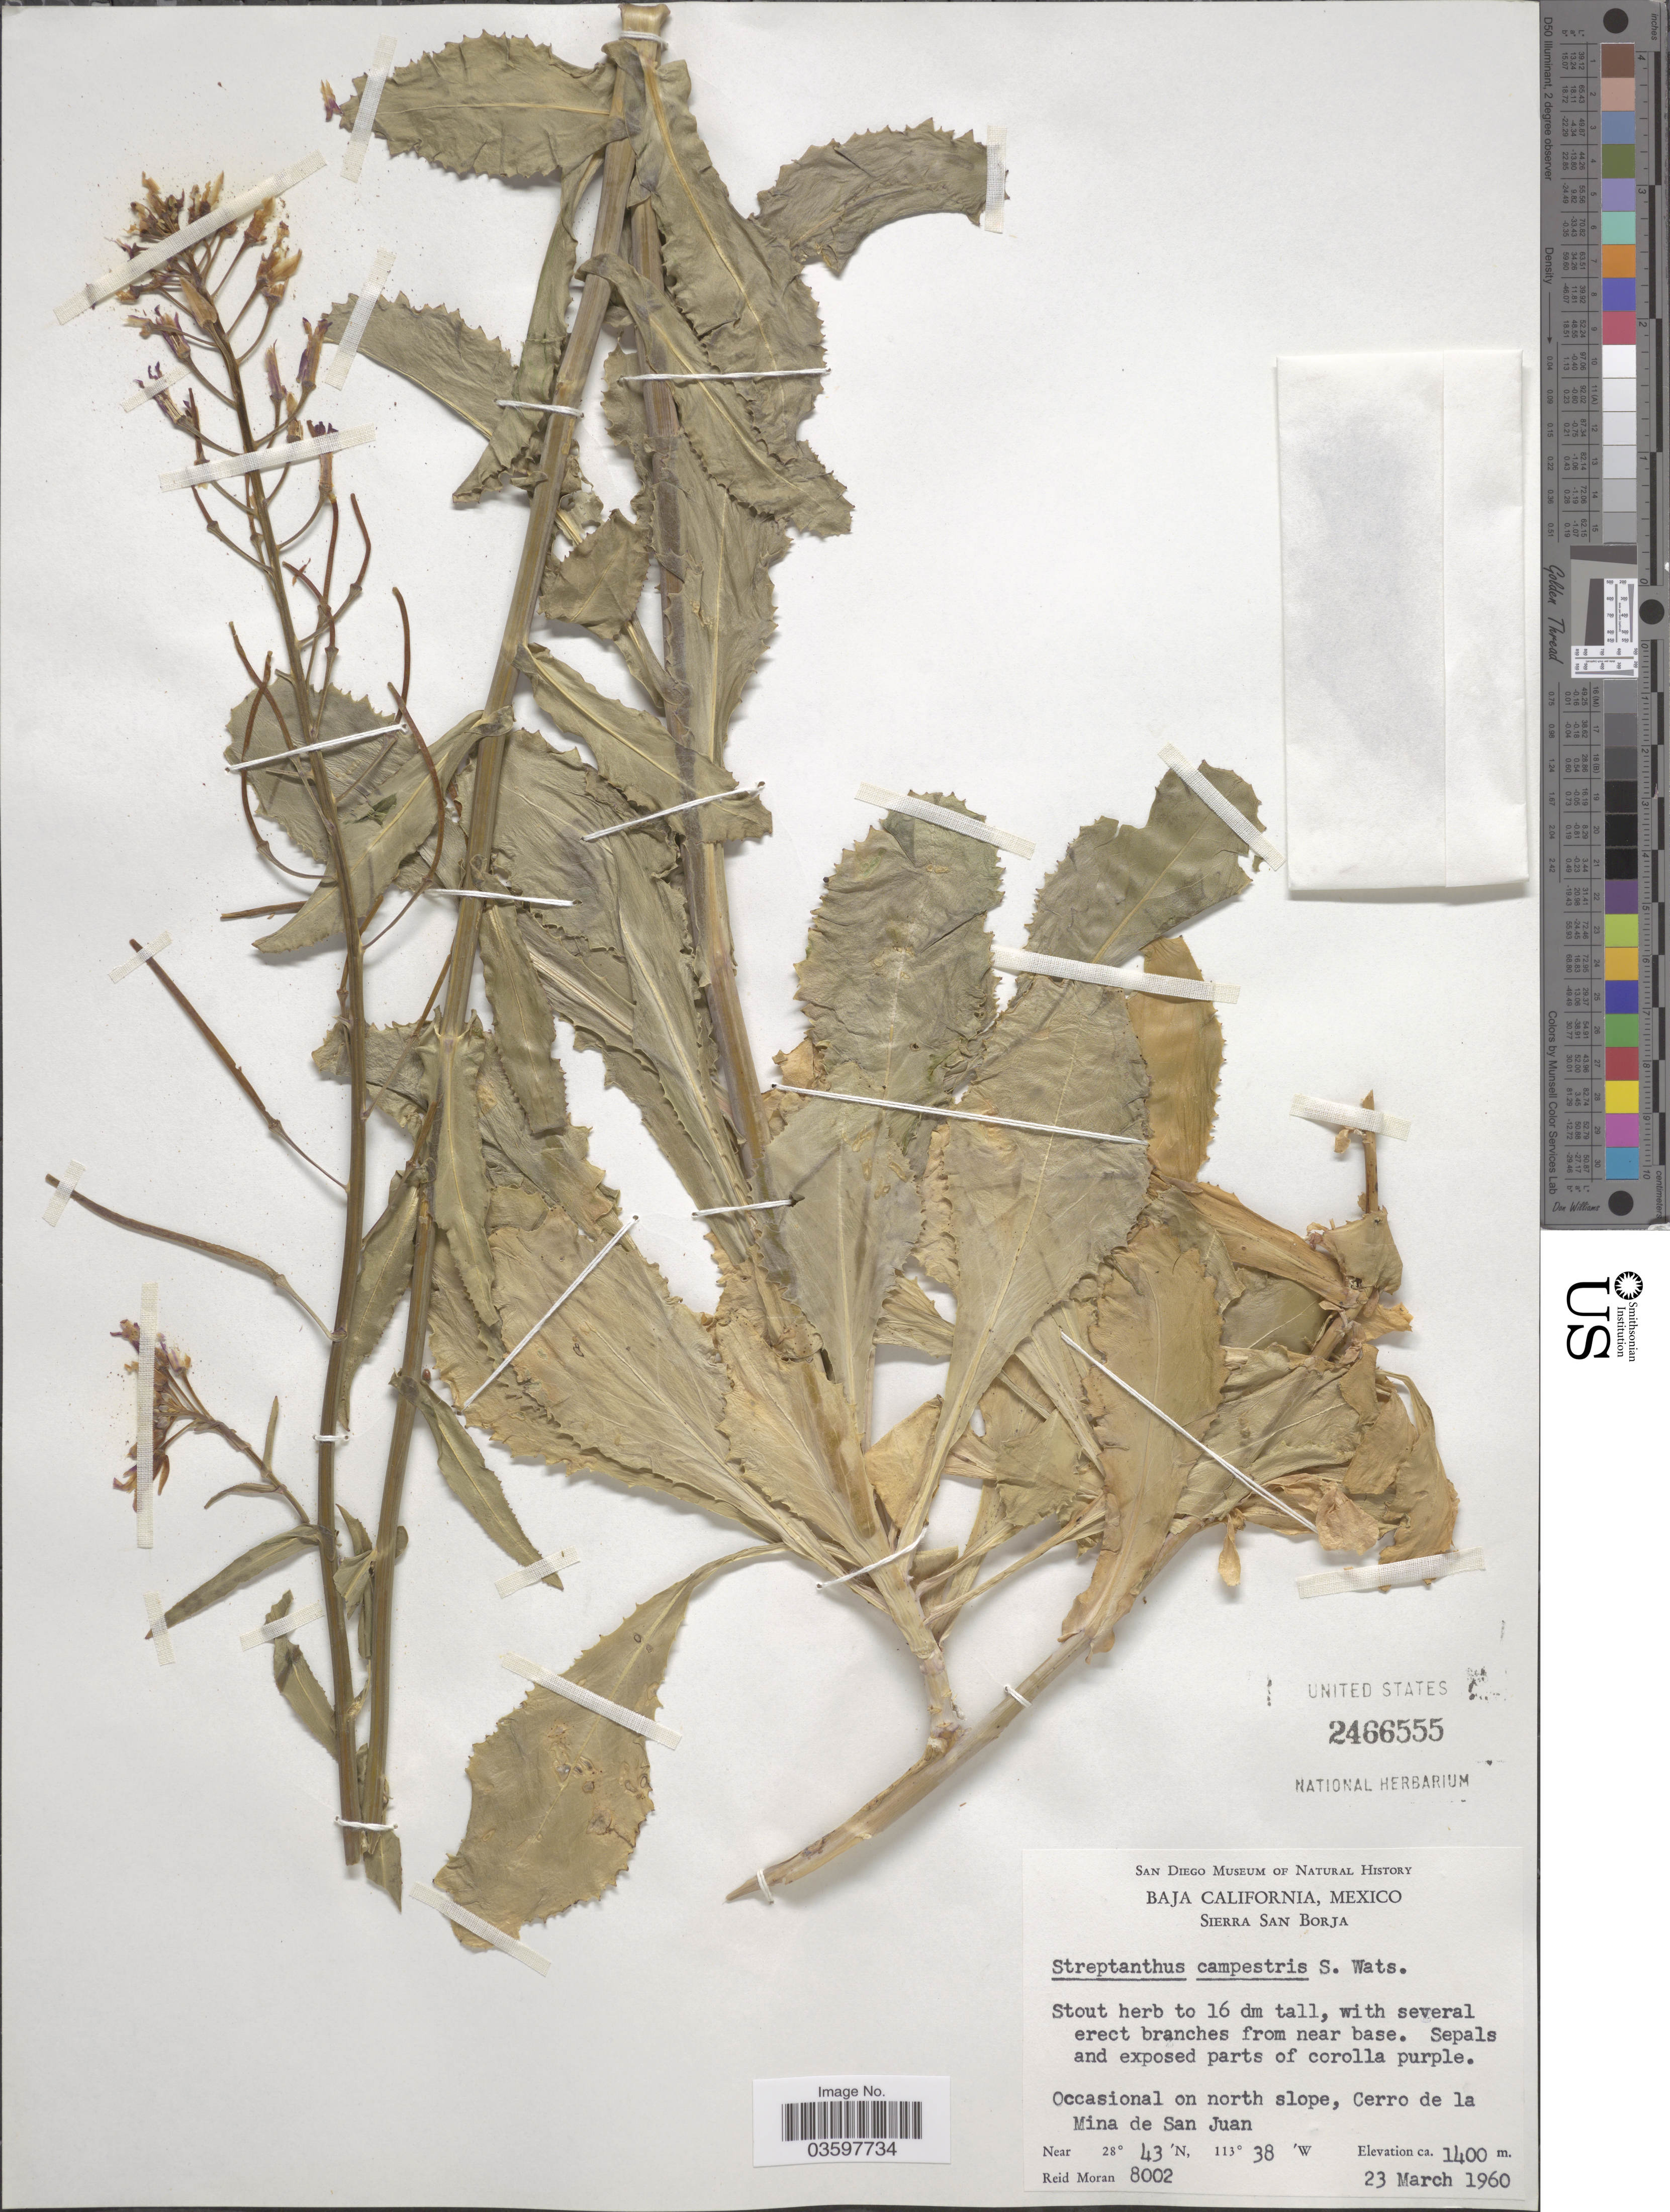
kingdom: Plantae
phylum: Tracheophyta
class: Magnoliopsida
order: Brassicales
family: Brassicaceae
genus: Streptanthus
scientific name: Streptanthus campestris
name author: S. Watson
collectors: R. V. Moran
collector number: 8002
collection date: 1960-03-23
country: Mexico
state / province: Baja California Norte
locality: Sierra San Borja. Occasional on north slope, Cerro de la Mina de San Juan.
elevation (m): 1400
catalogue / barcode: US 2466555